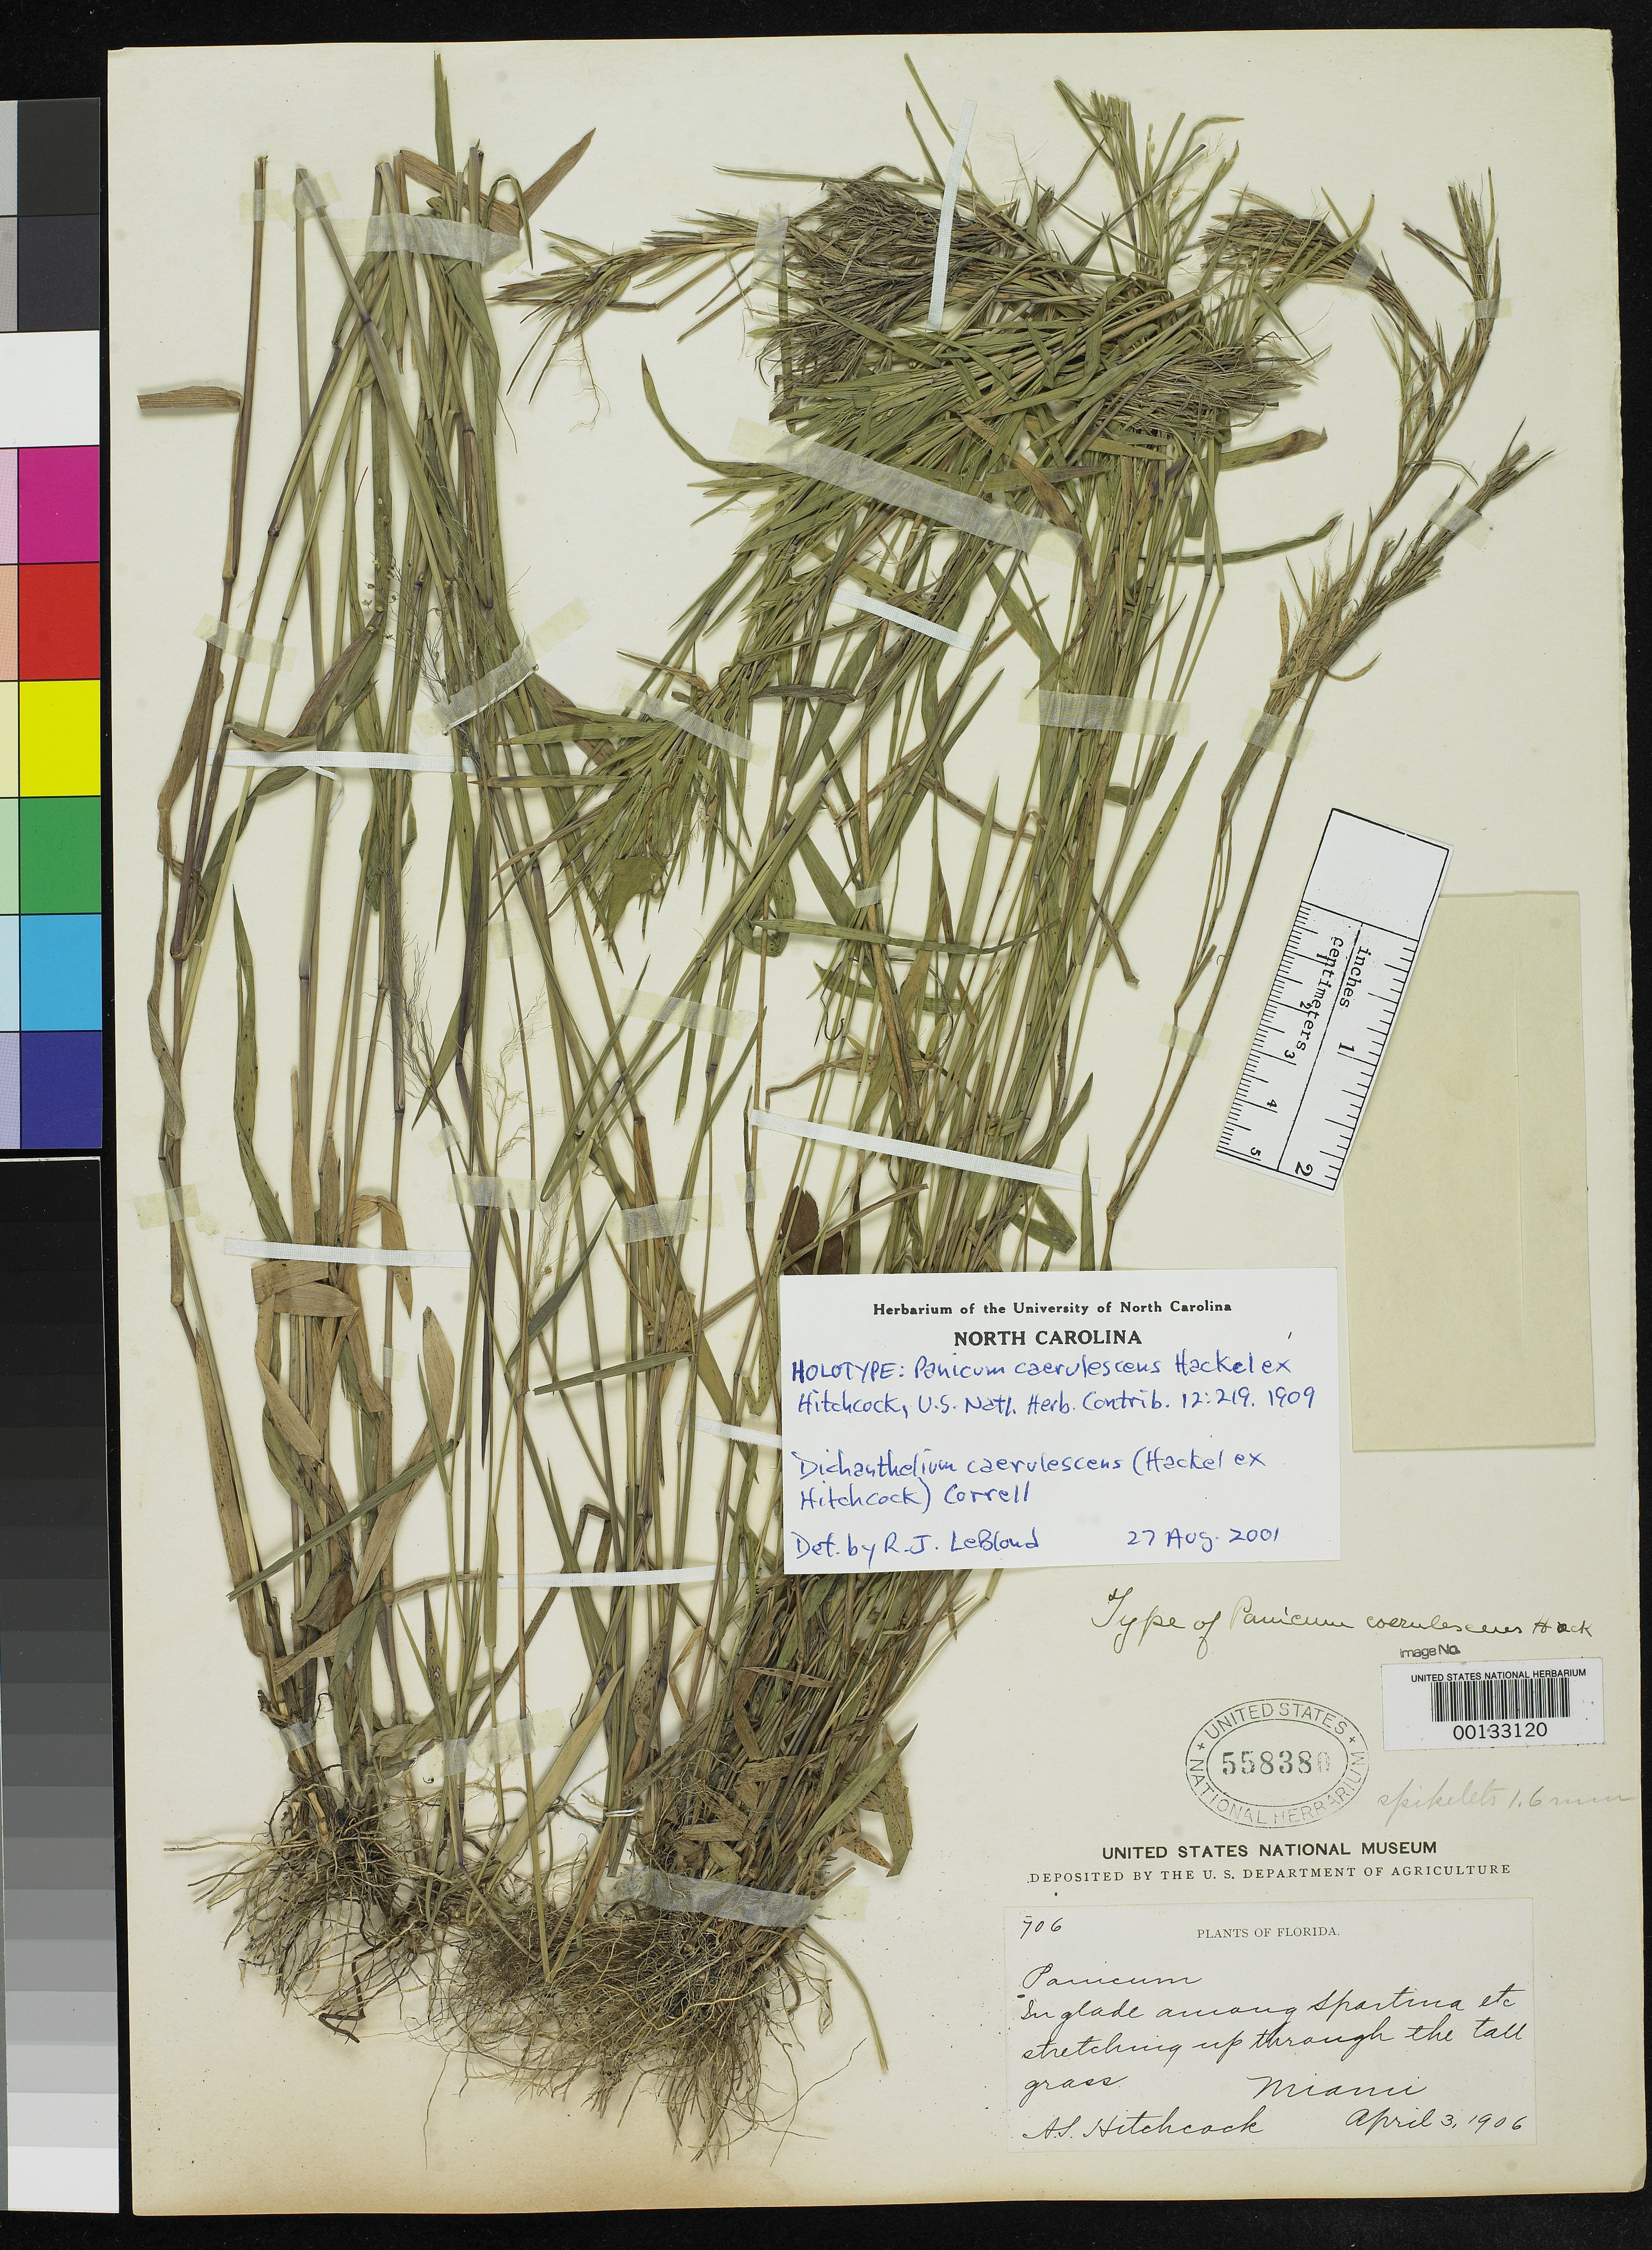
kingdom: Plantae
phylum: Tracheophyta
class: Liliopsida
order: Poales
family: Poaceae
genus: Panicum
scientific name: Panicum caerulescens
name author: Hack. ex Hitchc.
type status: Holotype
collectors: A. S. Hitchcock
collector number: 706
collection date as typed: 03 Apr 1906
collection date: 1906-04-03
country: United States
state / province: Florida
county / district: Dade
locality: Miami.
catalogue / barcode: US 558380